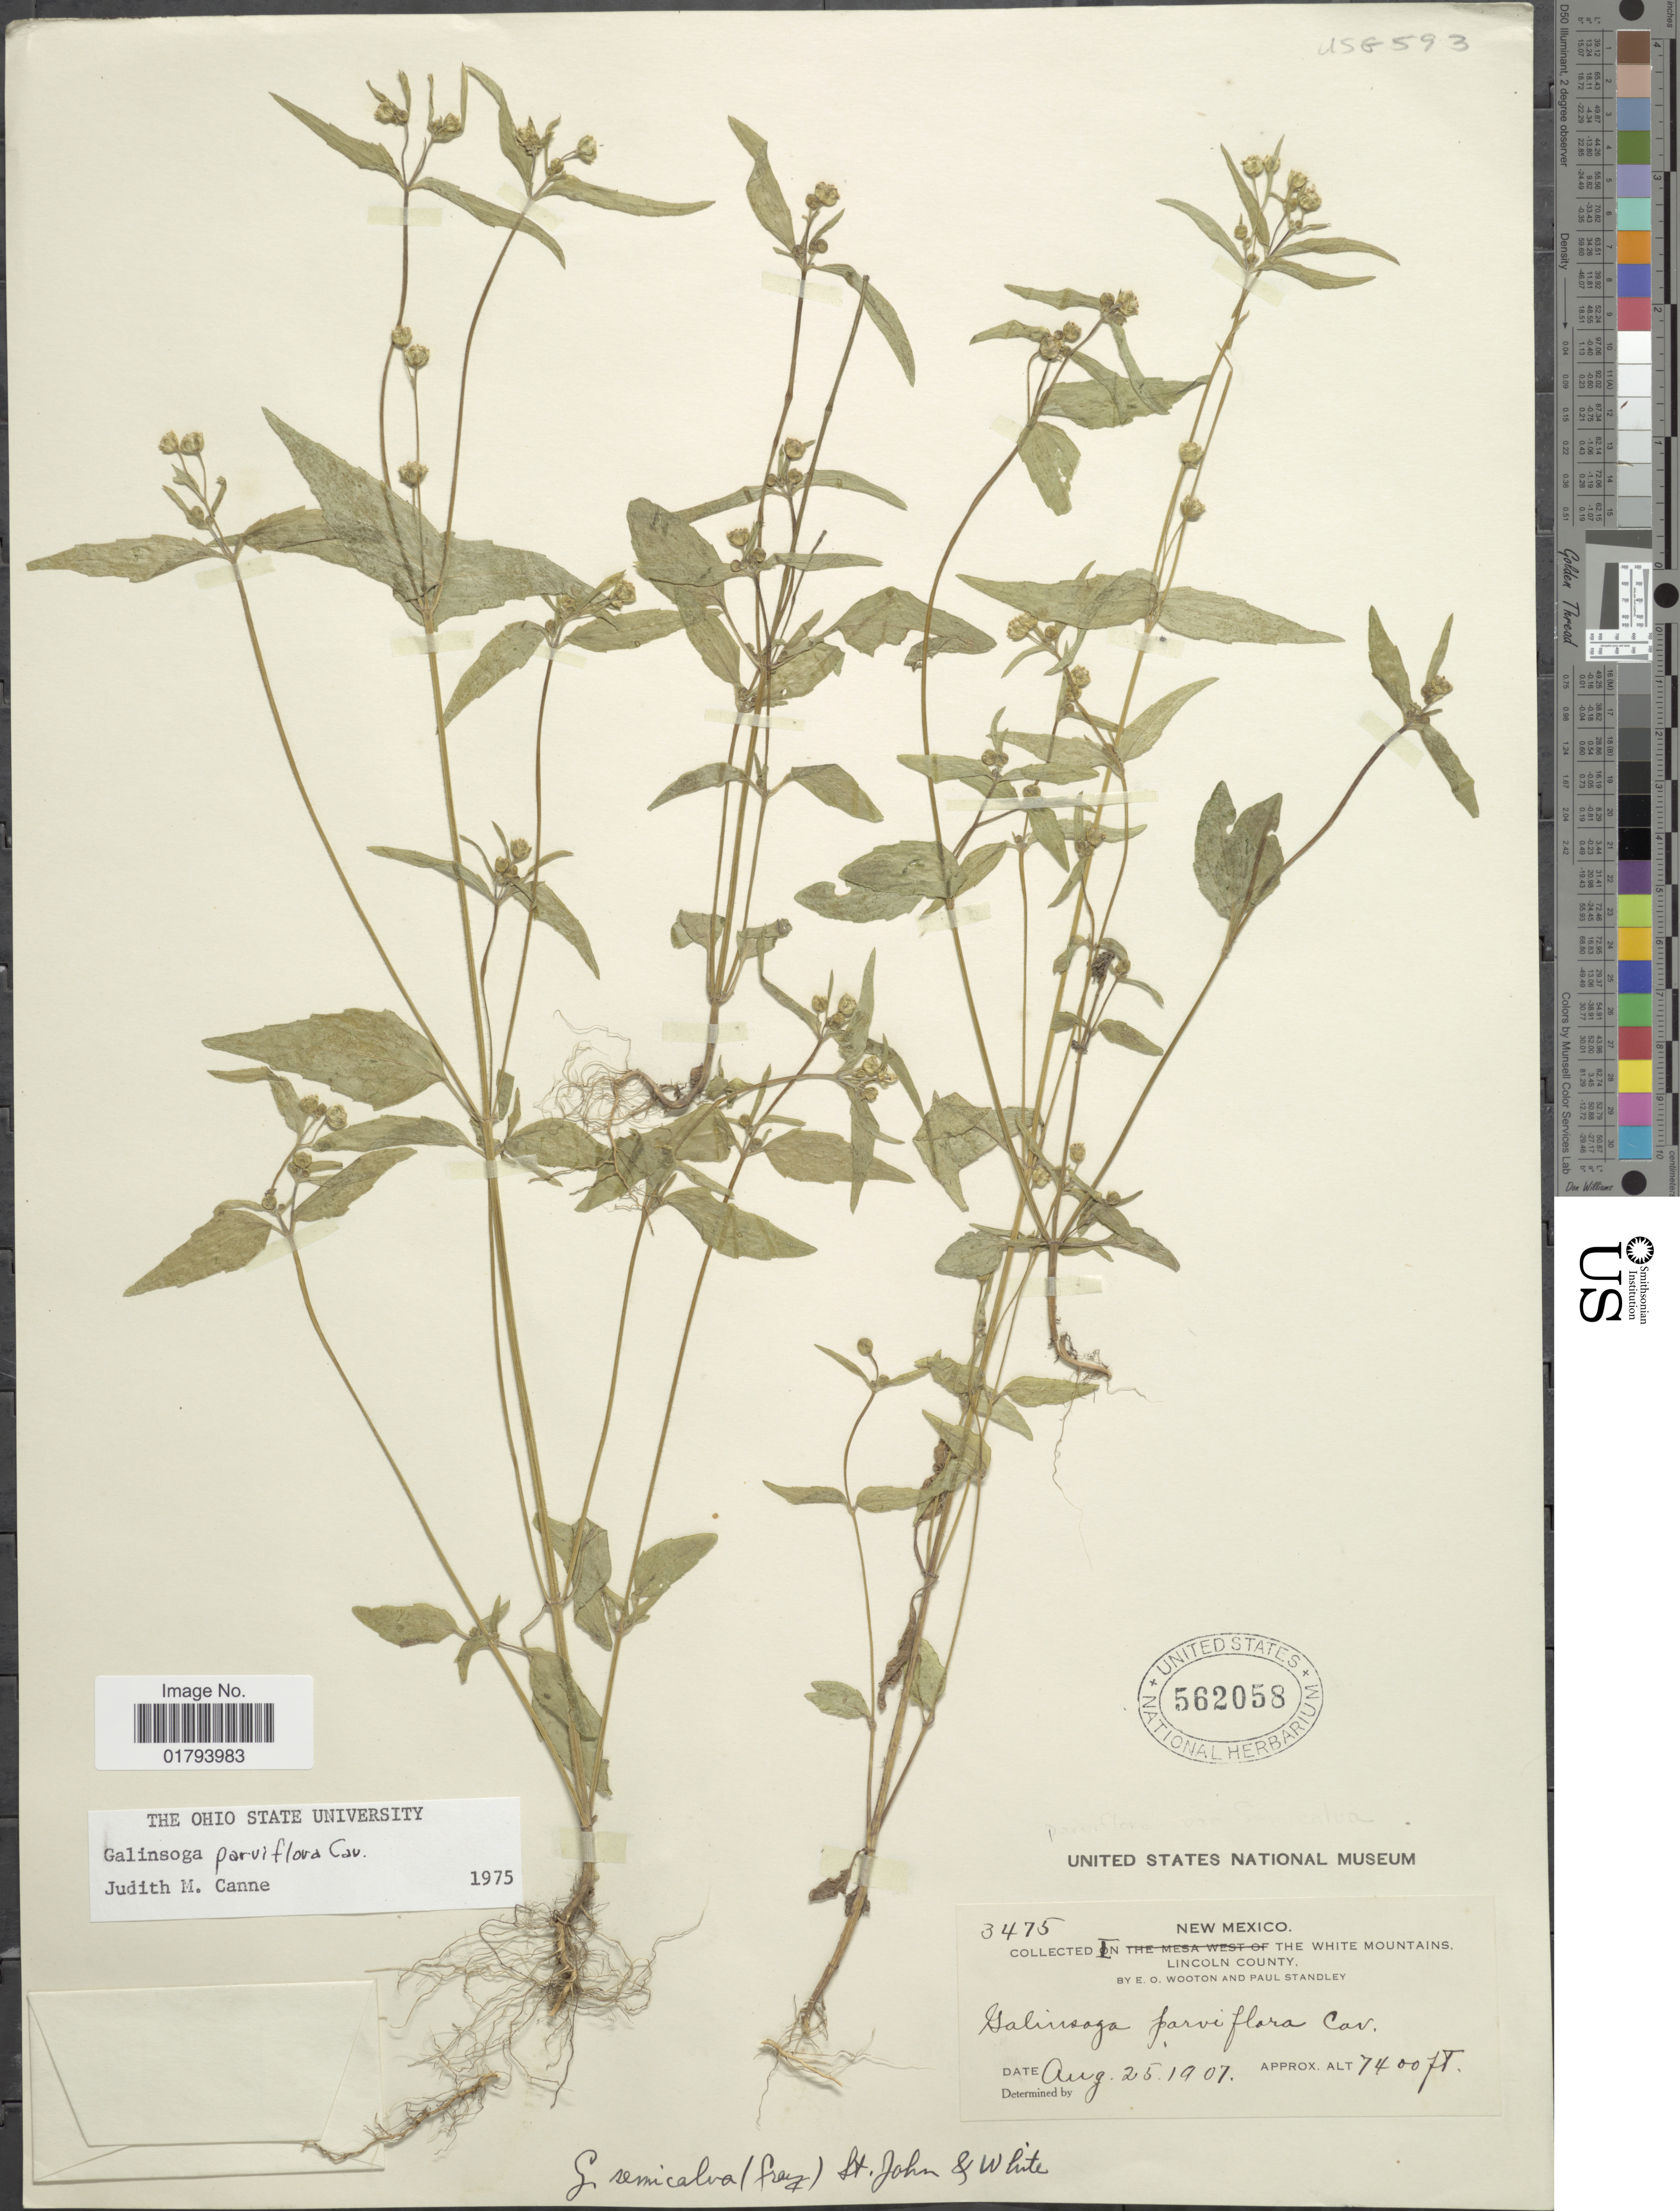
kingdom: Plantae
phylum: Tracheophyta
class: Magnoliopsida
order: Asterales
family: Asteraceae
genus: Galinsoga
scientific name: Galinsoga parviflora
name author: Cav.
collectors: E. O. Wooton & P. C. Standley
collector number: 3475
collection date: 1907-08-25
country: United States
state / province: New Mexico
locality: The White Mountains, Lincoln County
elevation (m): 2256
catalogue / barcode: US 562058